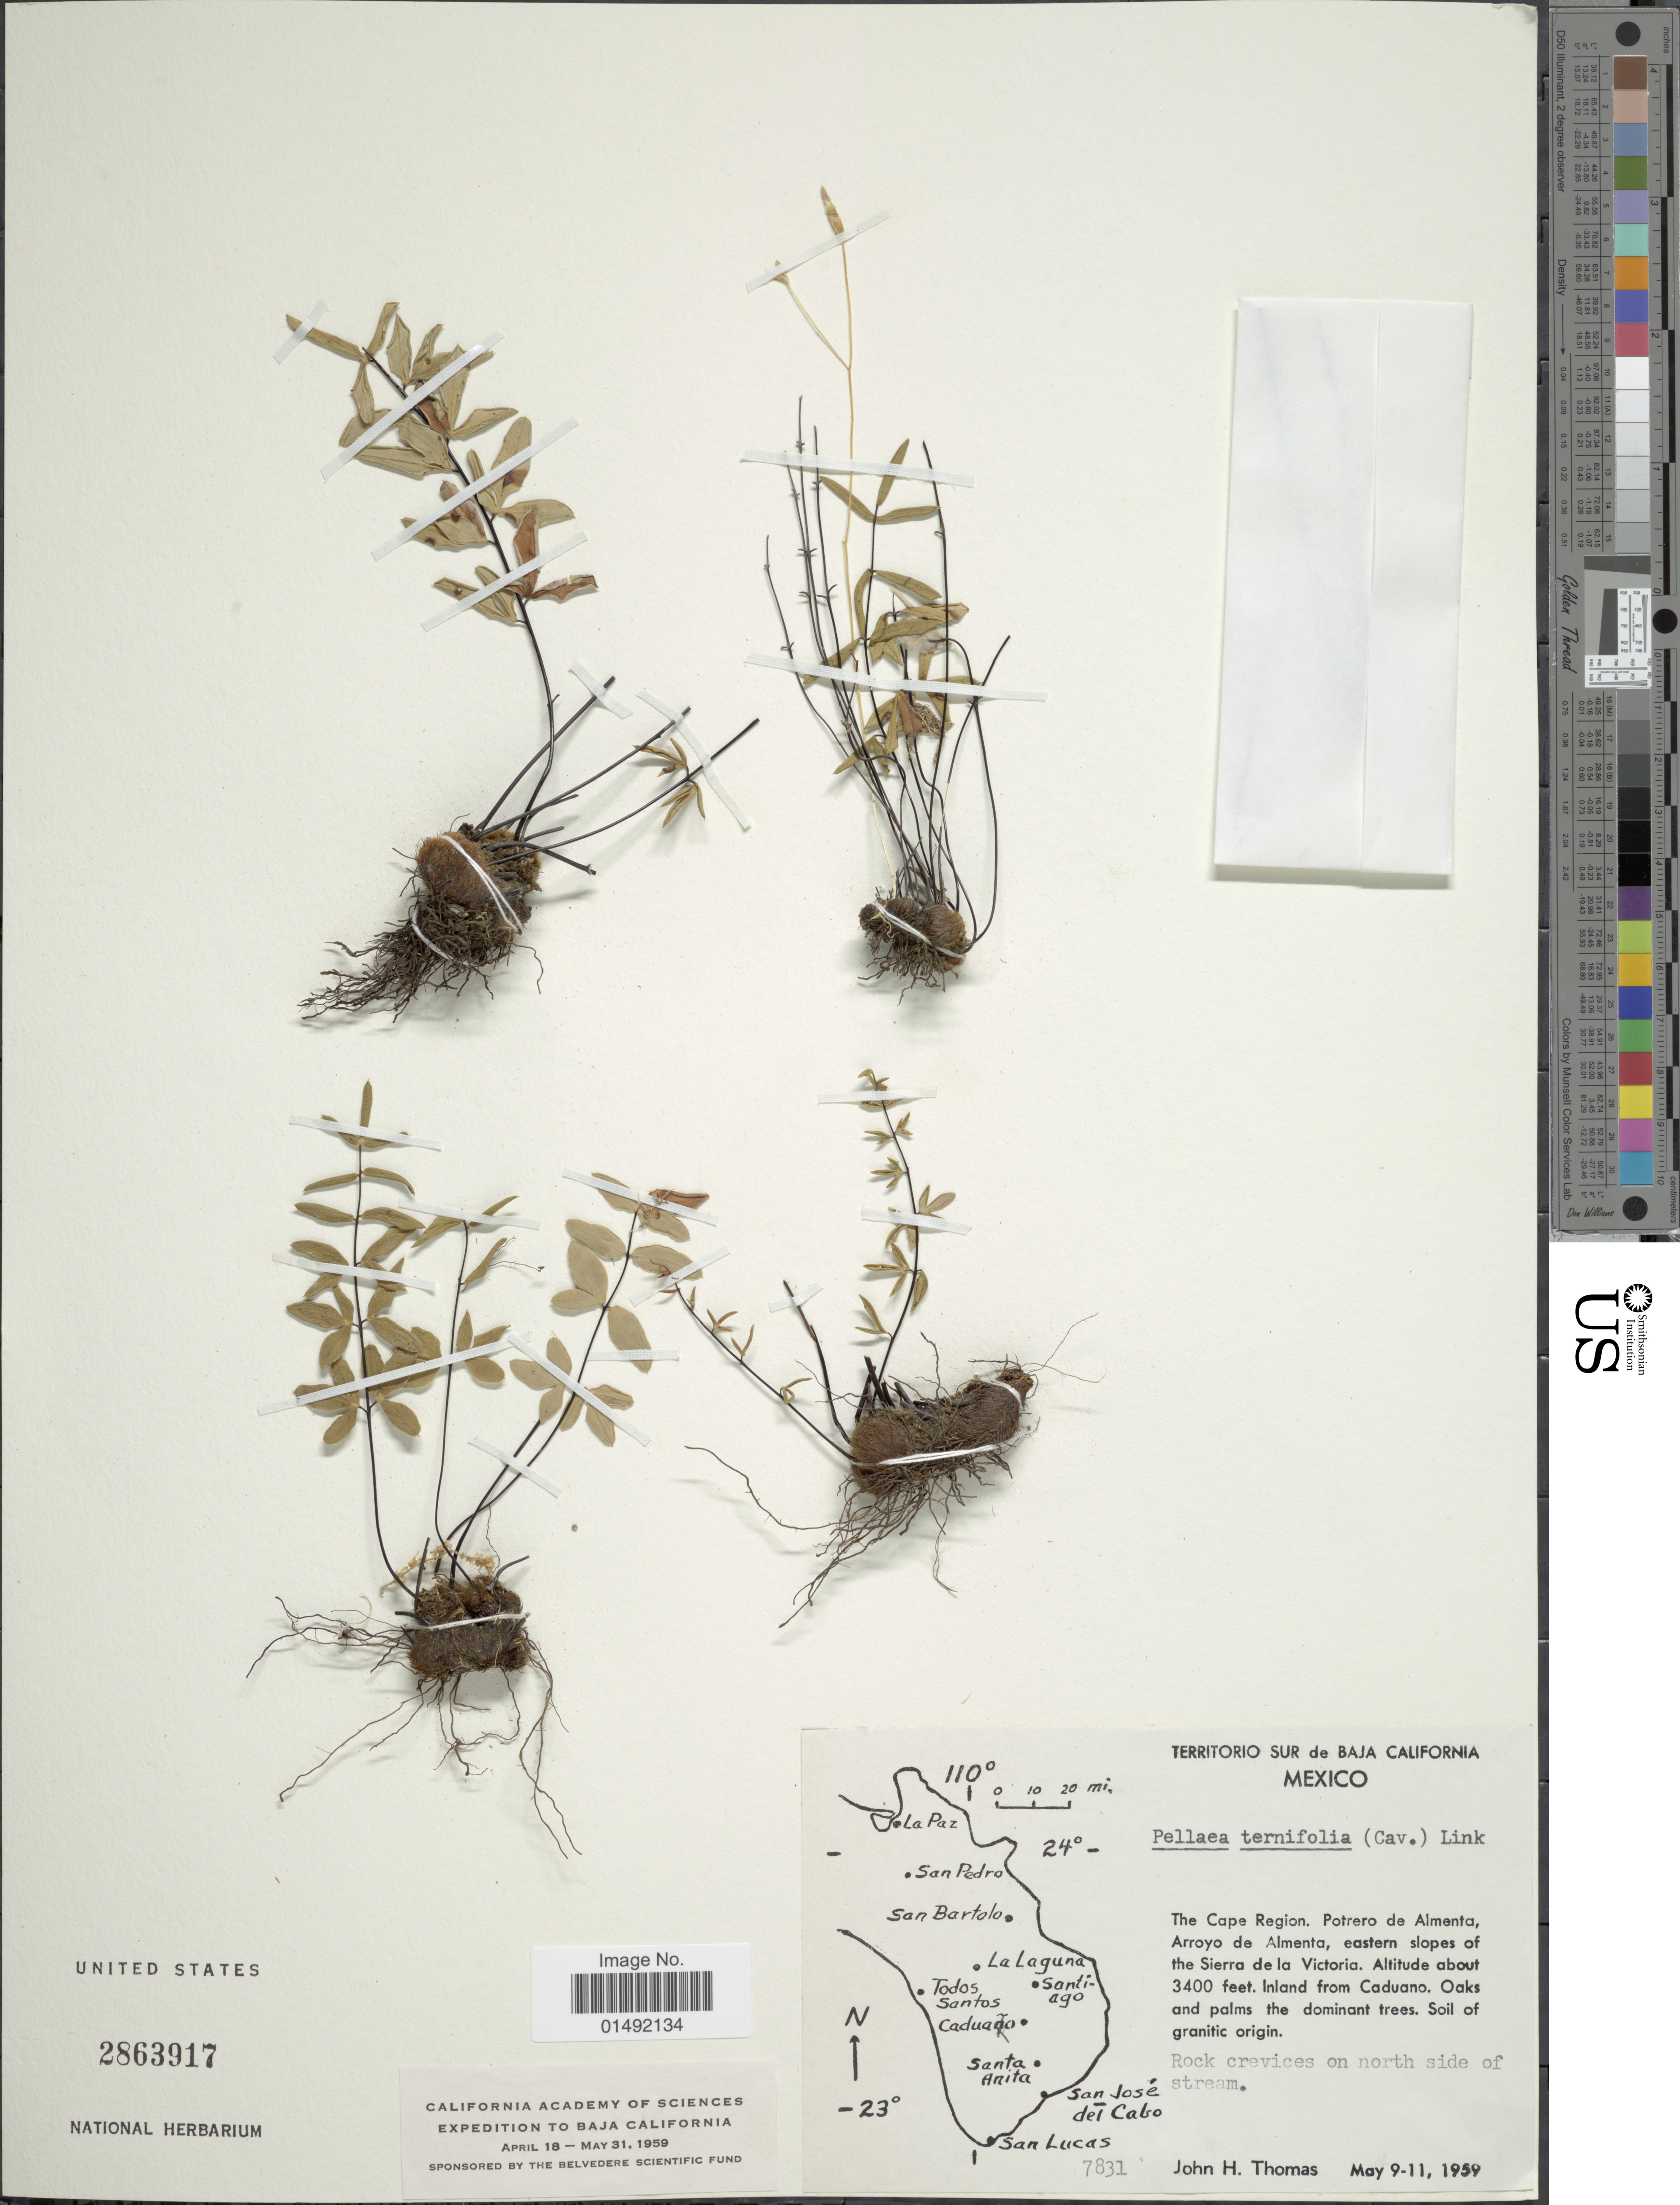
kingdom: Plantae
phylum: Tracheophyta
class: Polypodiopsida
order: Polypodiales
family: Pteridaceae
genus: Pellaea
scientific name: Pellaea ternifolia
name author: (Cav.) Link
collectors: J. H. Thomas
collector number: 7831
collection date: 1959-05-09/1959-05-11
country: Mexico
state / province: Baja California Sur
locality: Territorio Sur de Baja California, The Cape Region. Potrero de Almenta, Arroyo de Almenta, eastern slopes of the Sierras de la Victoria. Inland from Caduano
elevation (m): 1036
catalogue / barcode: US 2863917